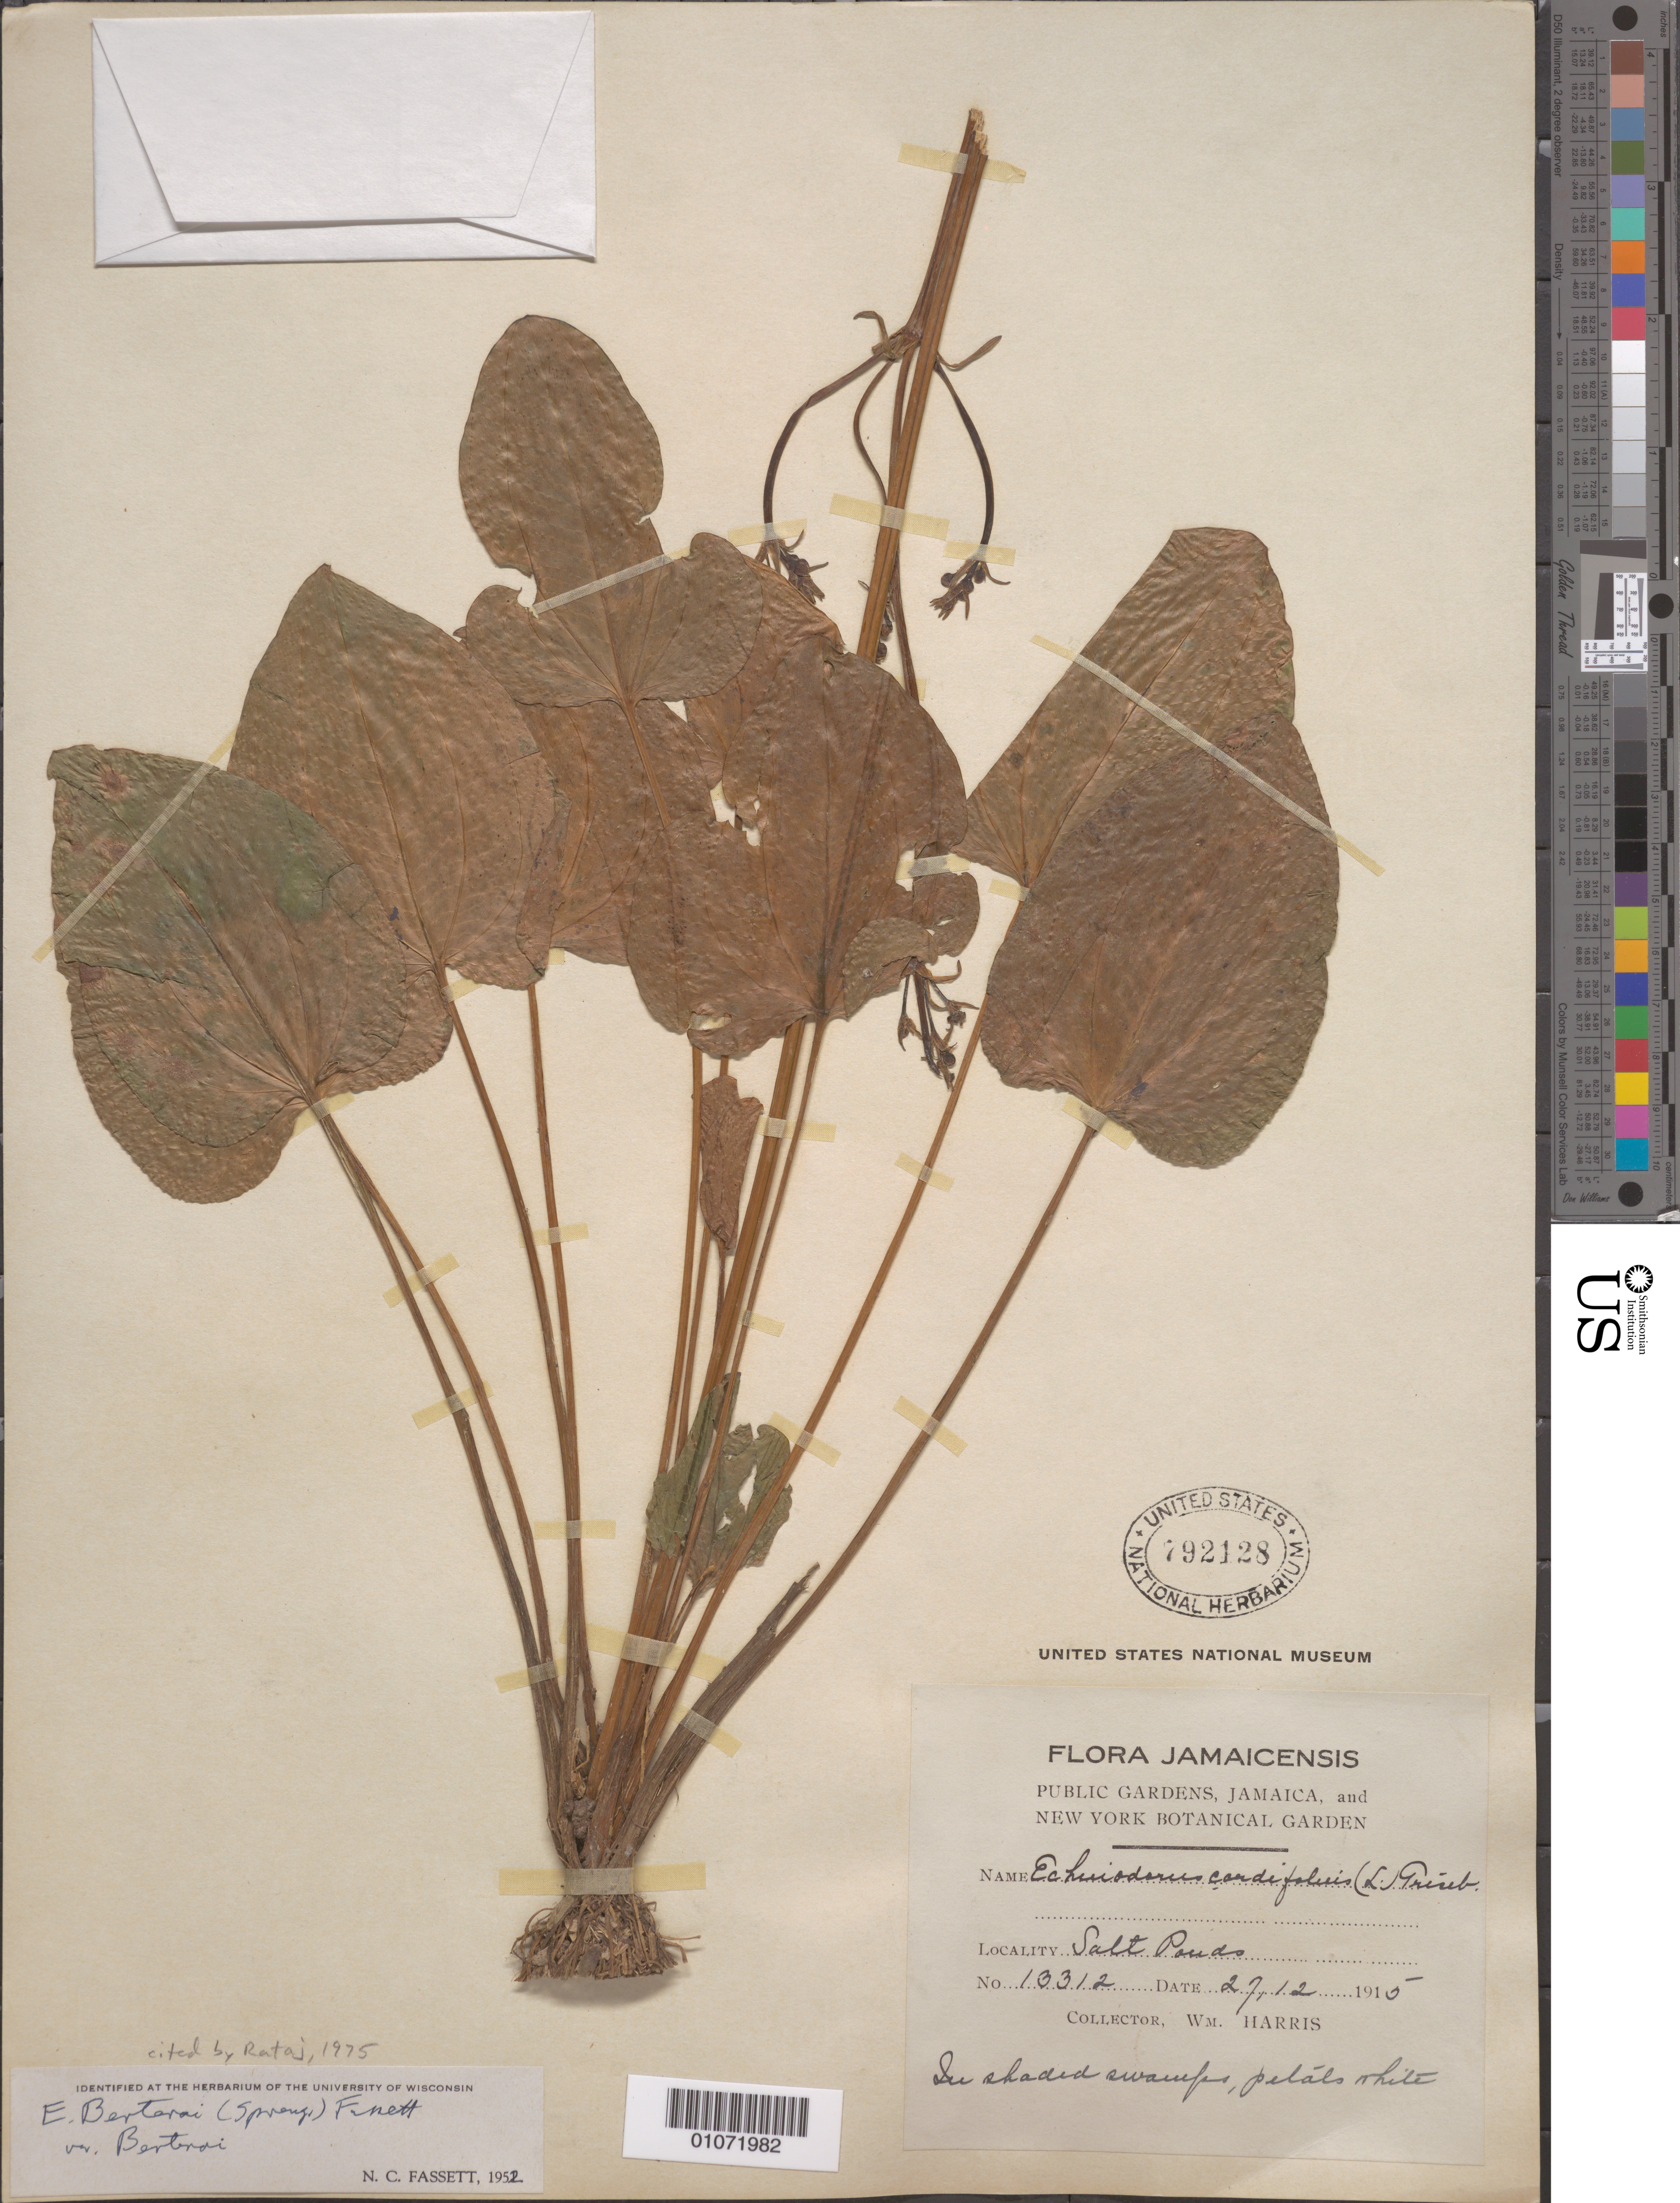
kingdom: Plantae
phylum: Tracheophyta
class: Liliopsida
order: Alismatales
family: Alismataceae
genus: Echinodorus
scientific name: Echinodorus berteroi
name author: (Spreng.) Fassett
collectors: W. Harris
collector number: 13312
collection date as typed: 27 Dec 1915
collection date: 1915-12-27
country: Jamaica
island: Jamaica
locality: Salt Ponds.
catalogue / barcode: US 792128